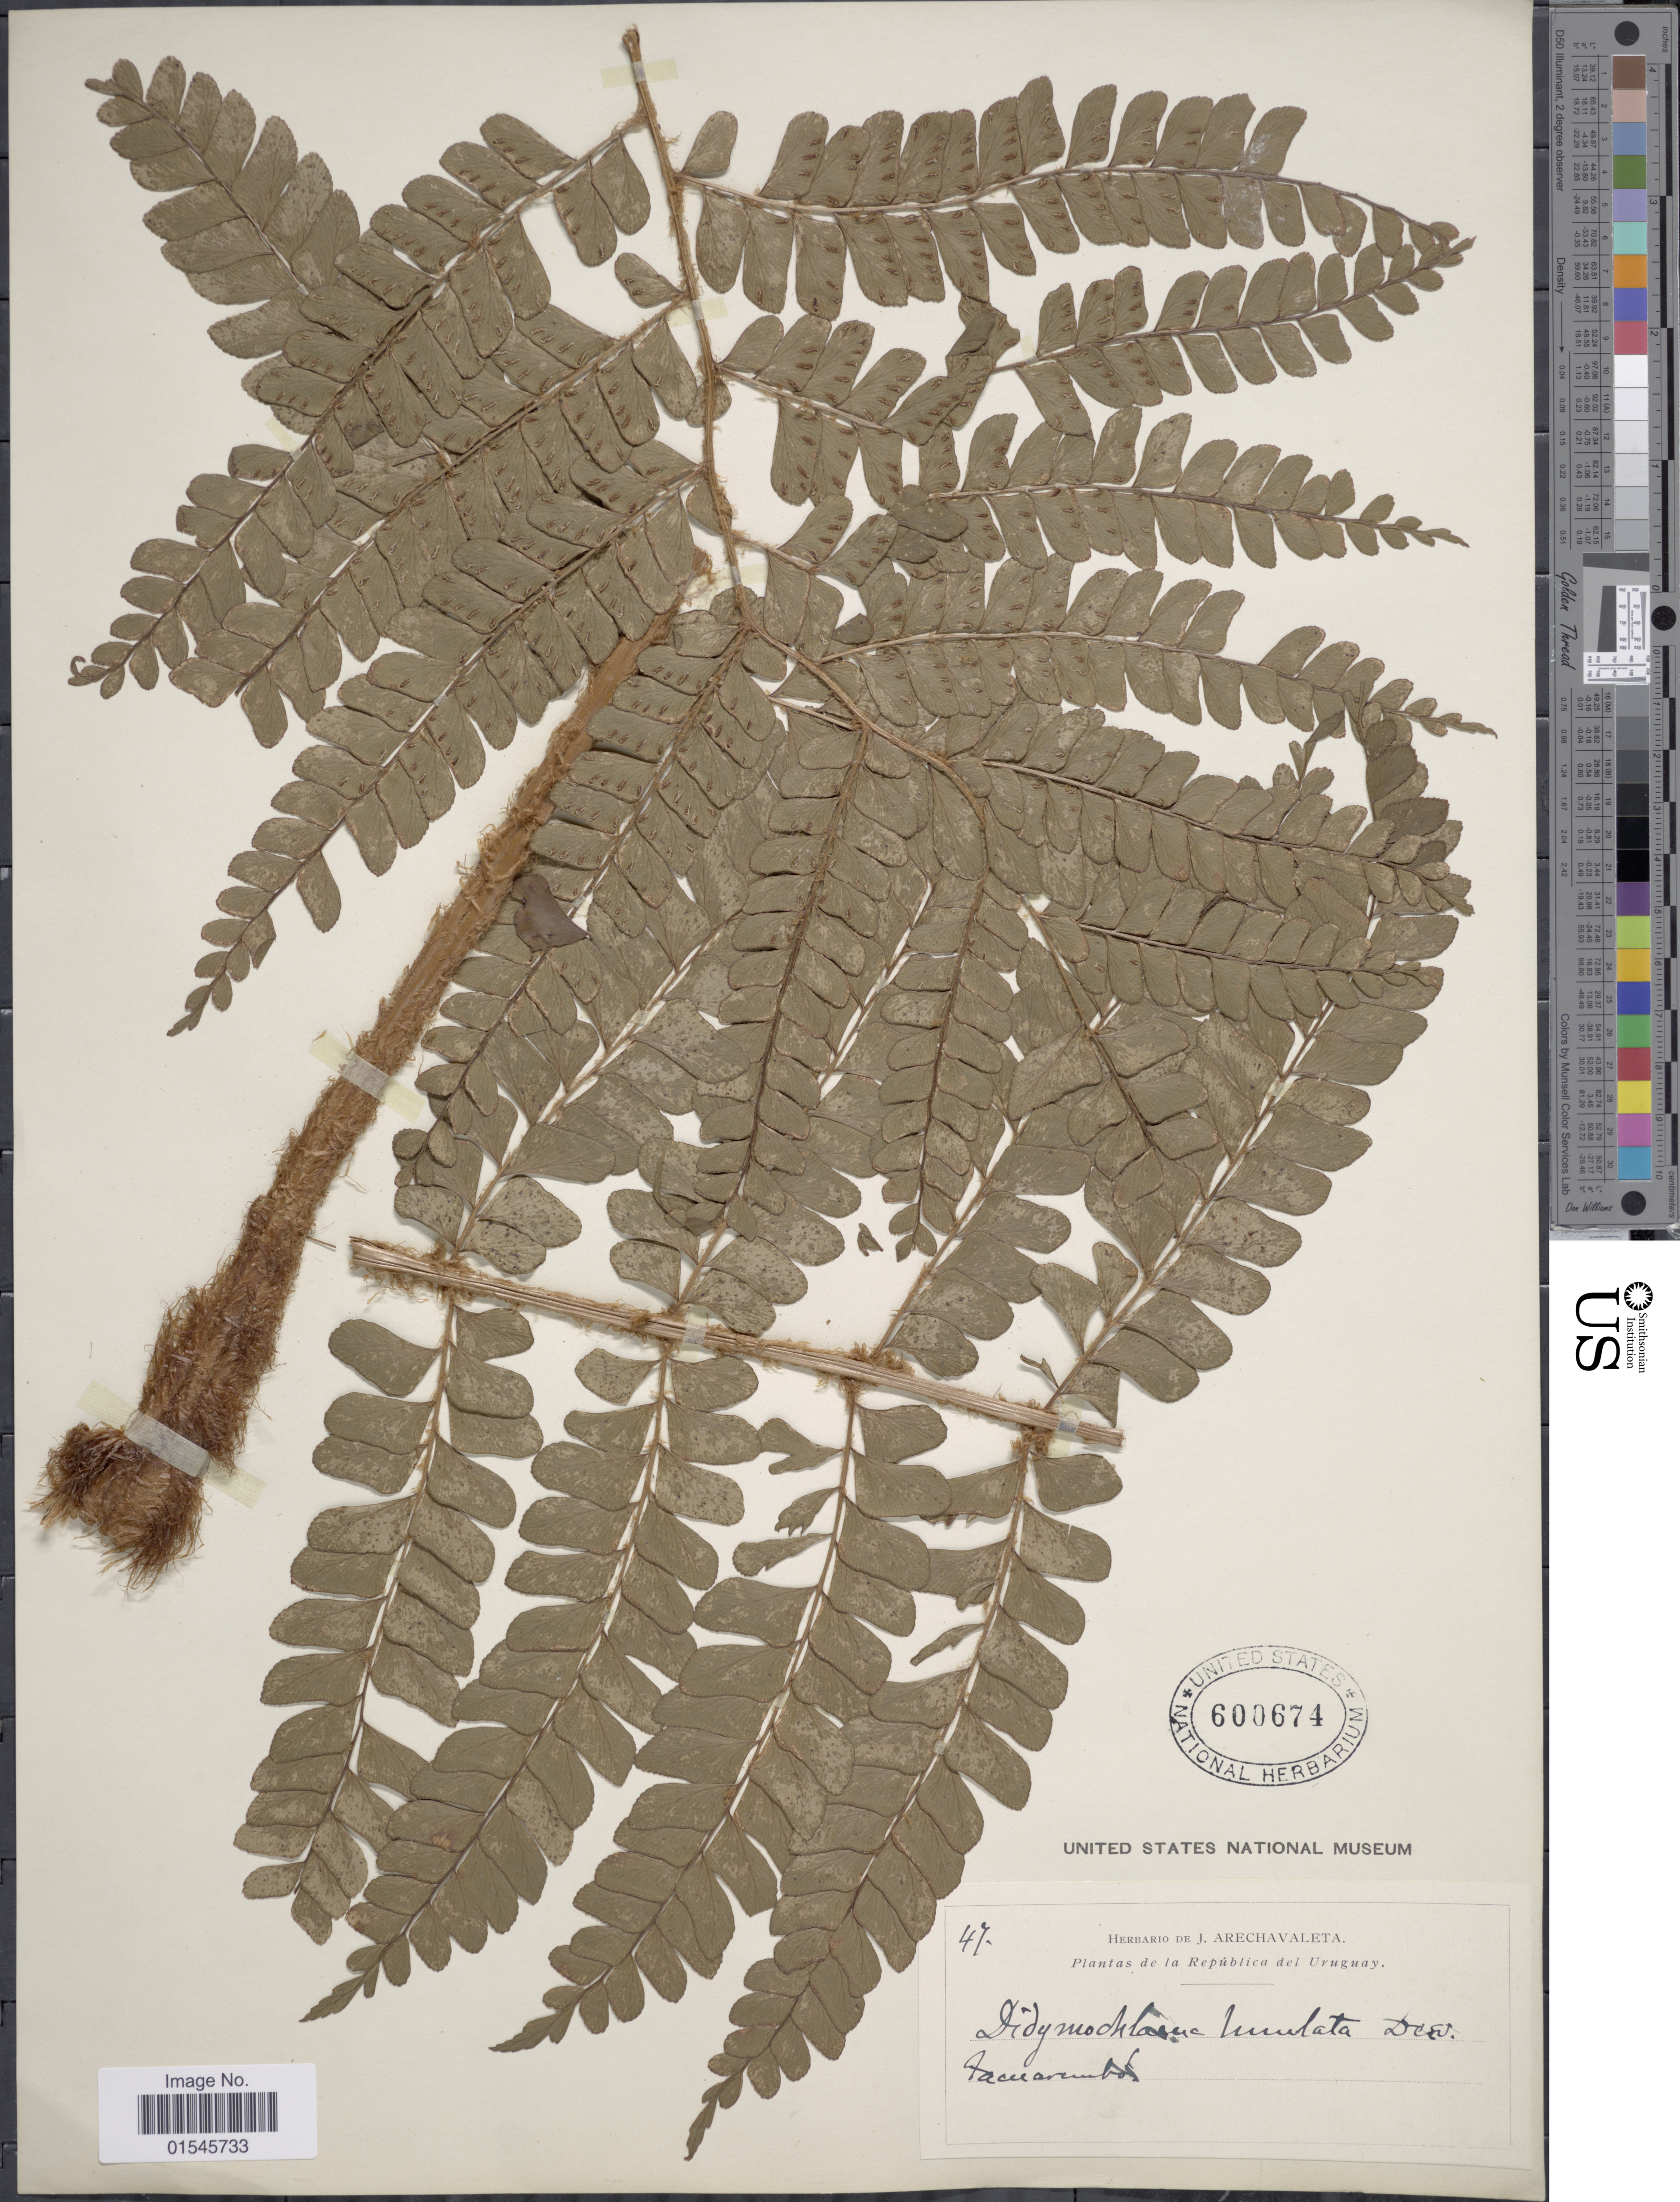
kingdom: Plantae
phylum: Tracheophyta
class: Polypodiopsida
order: Polypodiales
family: Didymochlaenaceae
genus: Didymochlaena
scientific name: Didymochlaena truncatula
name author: (Sw.) J. Sm.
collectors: ex herb. Arechavaleta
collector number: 47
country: Uruguay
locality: República del Uruguay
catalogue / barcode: US 600674